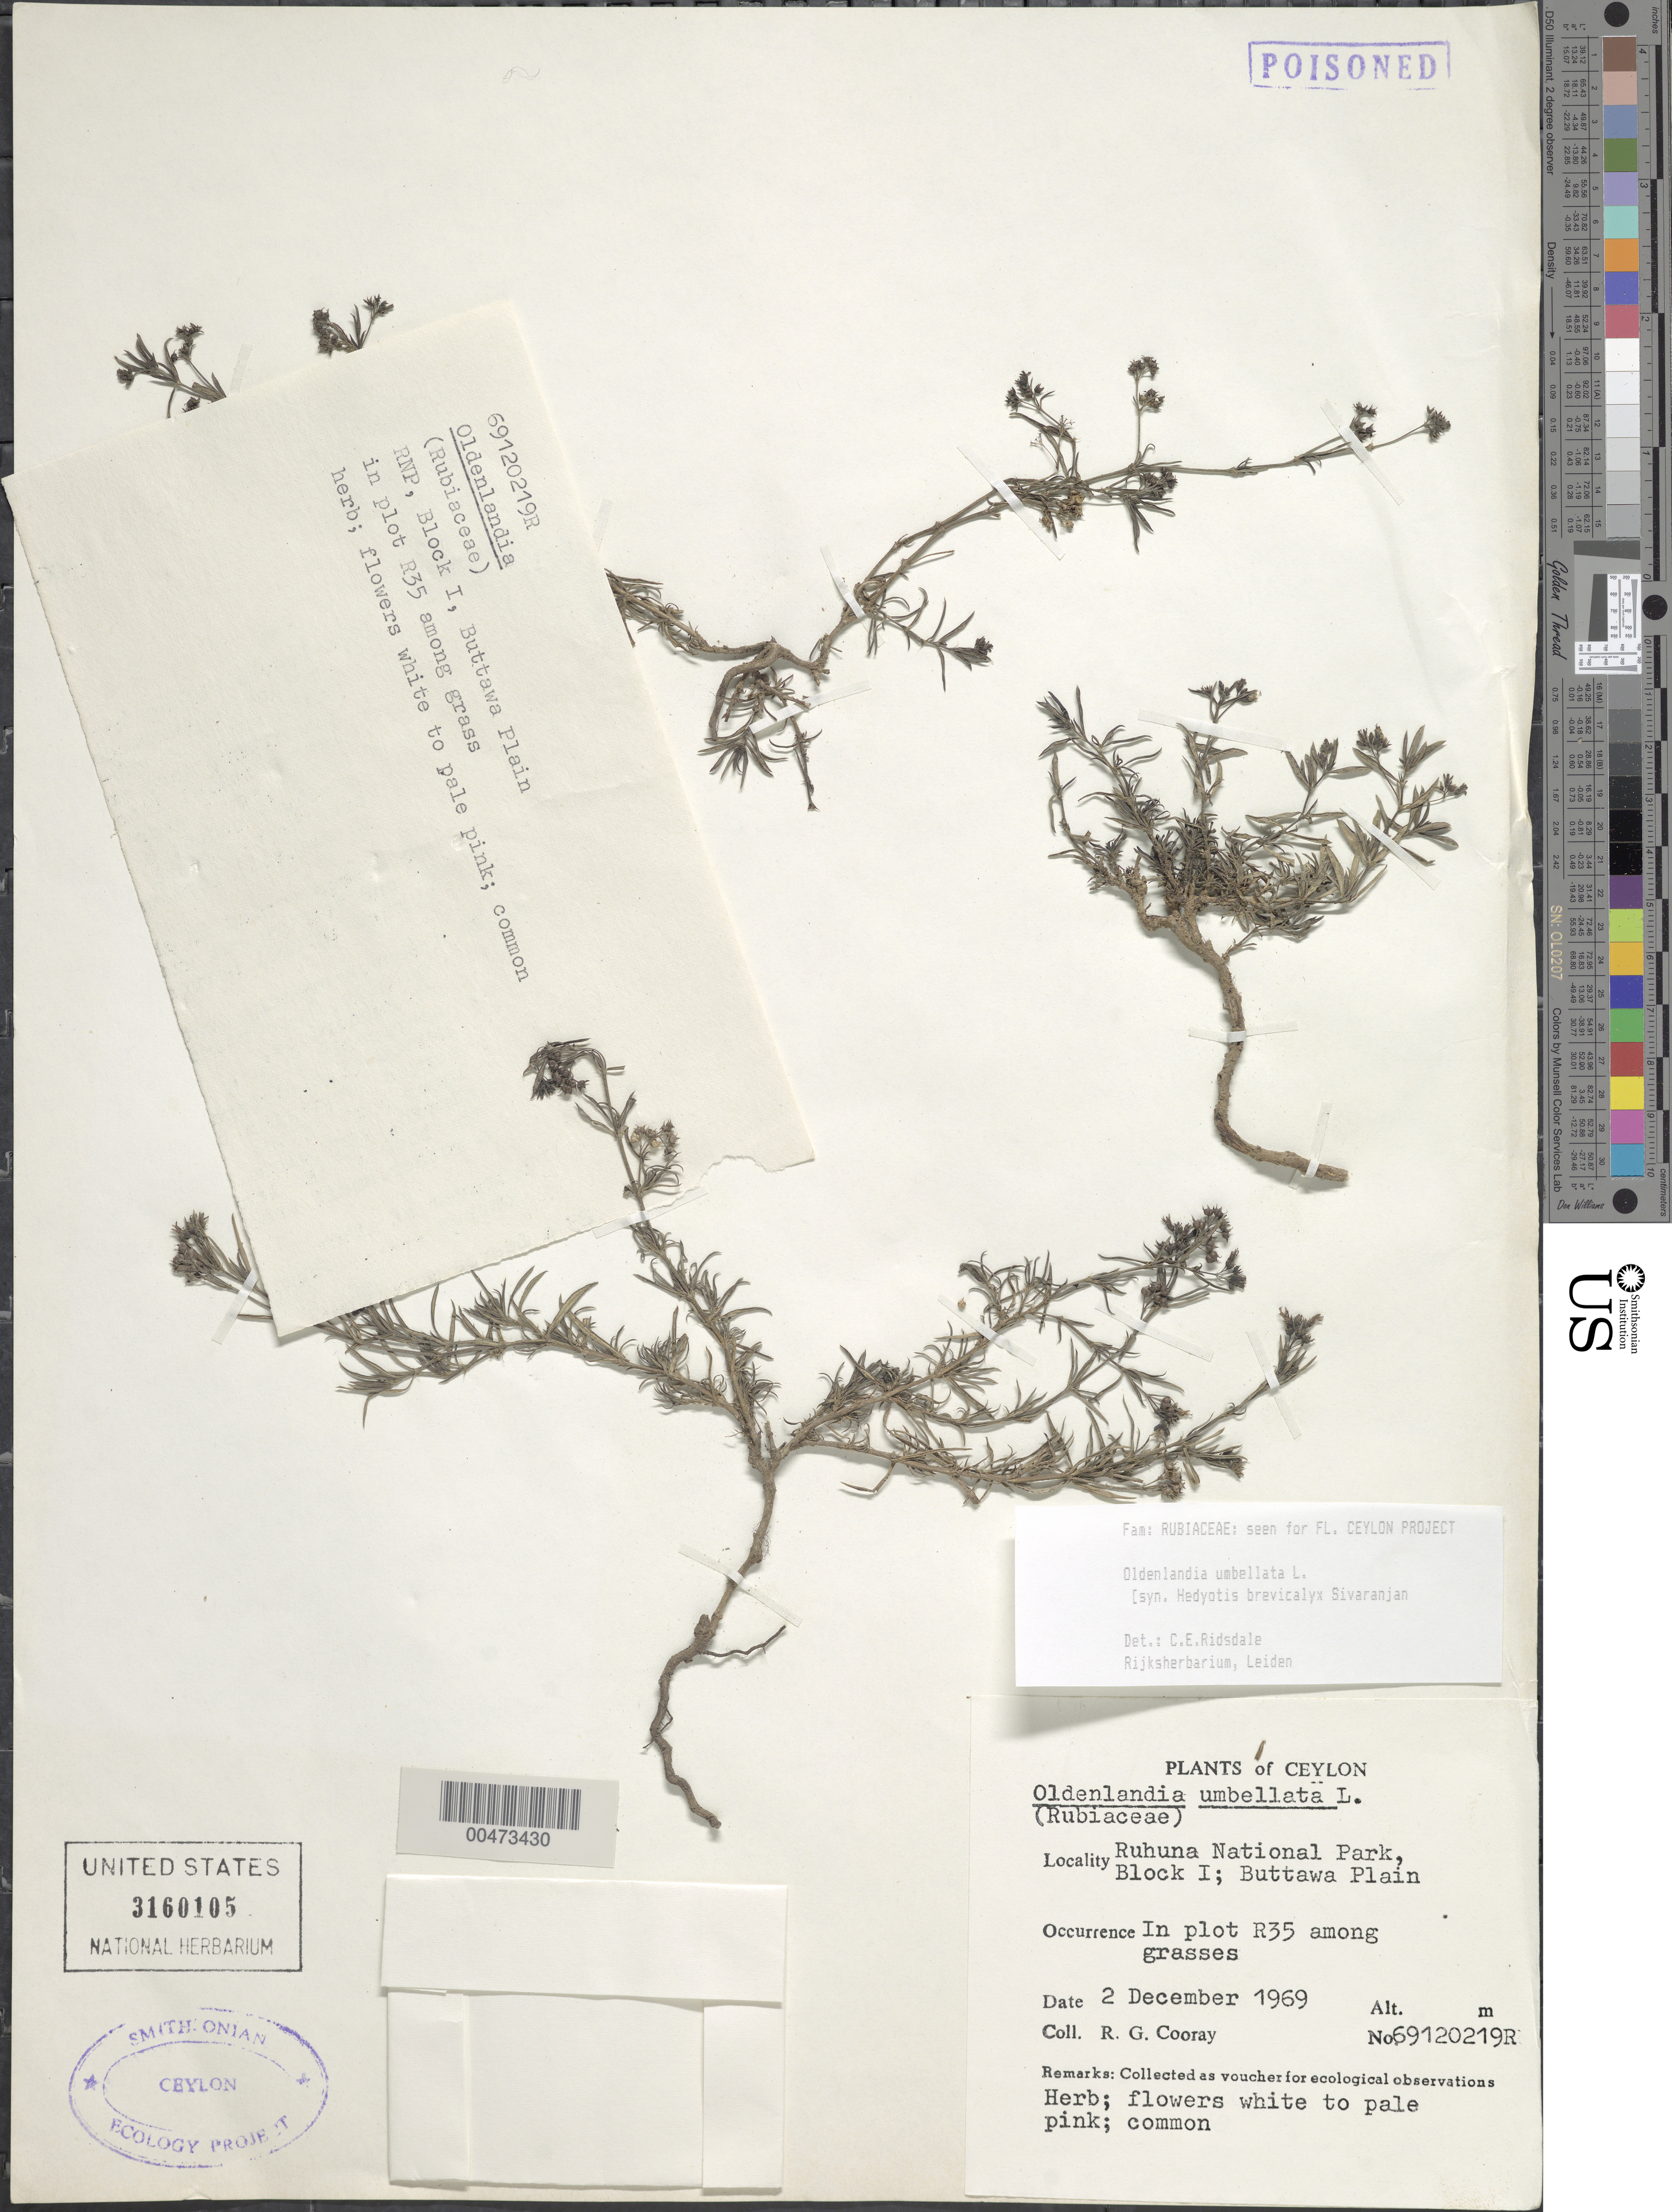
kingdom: Plantae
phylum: Tracheophyta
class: Magnoliopsida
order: Gentianales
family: Rubiaceae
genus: Oldenlandia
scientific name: Oldenlandia umbellata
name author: L.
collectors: R. Cooray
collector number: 69120219R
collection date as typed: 02 Dec 1969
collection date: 1969-12-02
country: Sri Lanka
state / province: Southern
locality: Ruhuna National Park, Block I, Buttawa Plain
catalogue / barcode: US 3160105